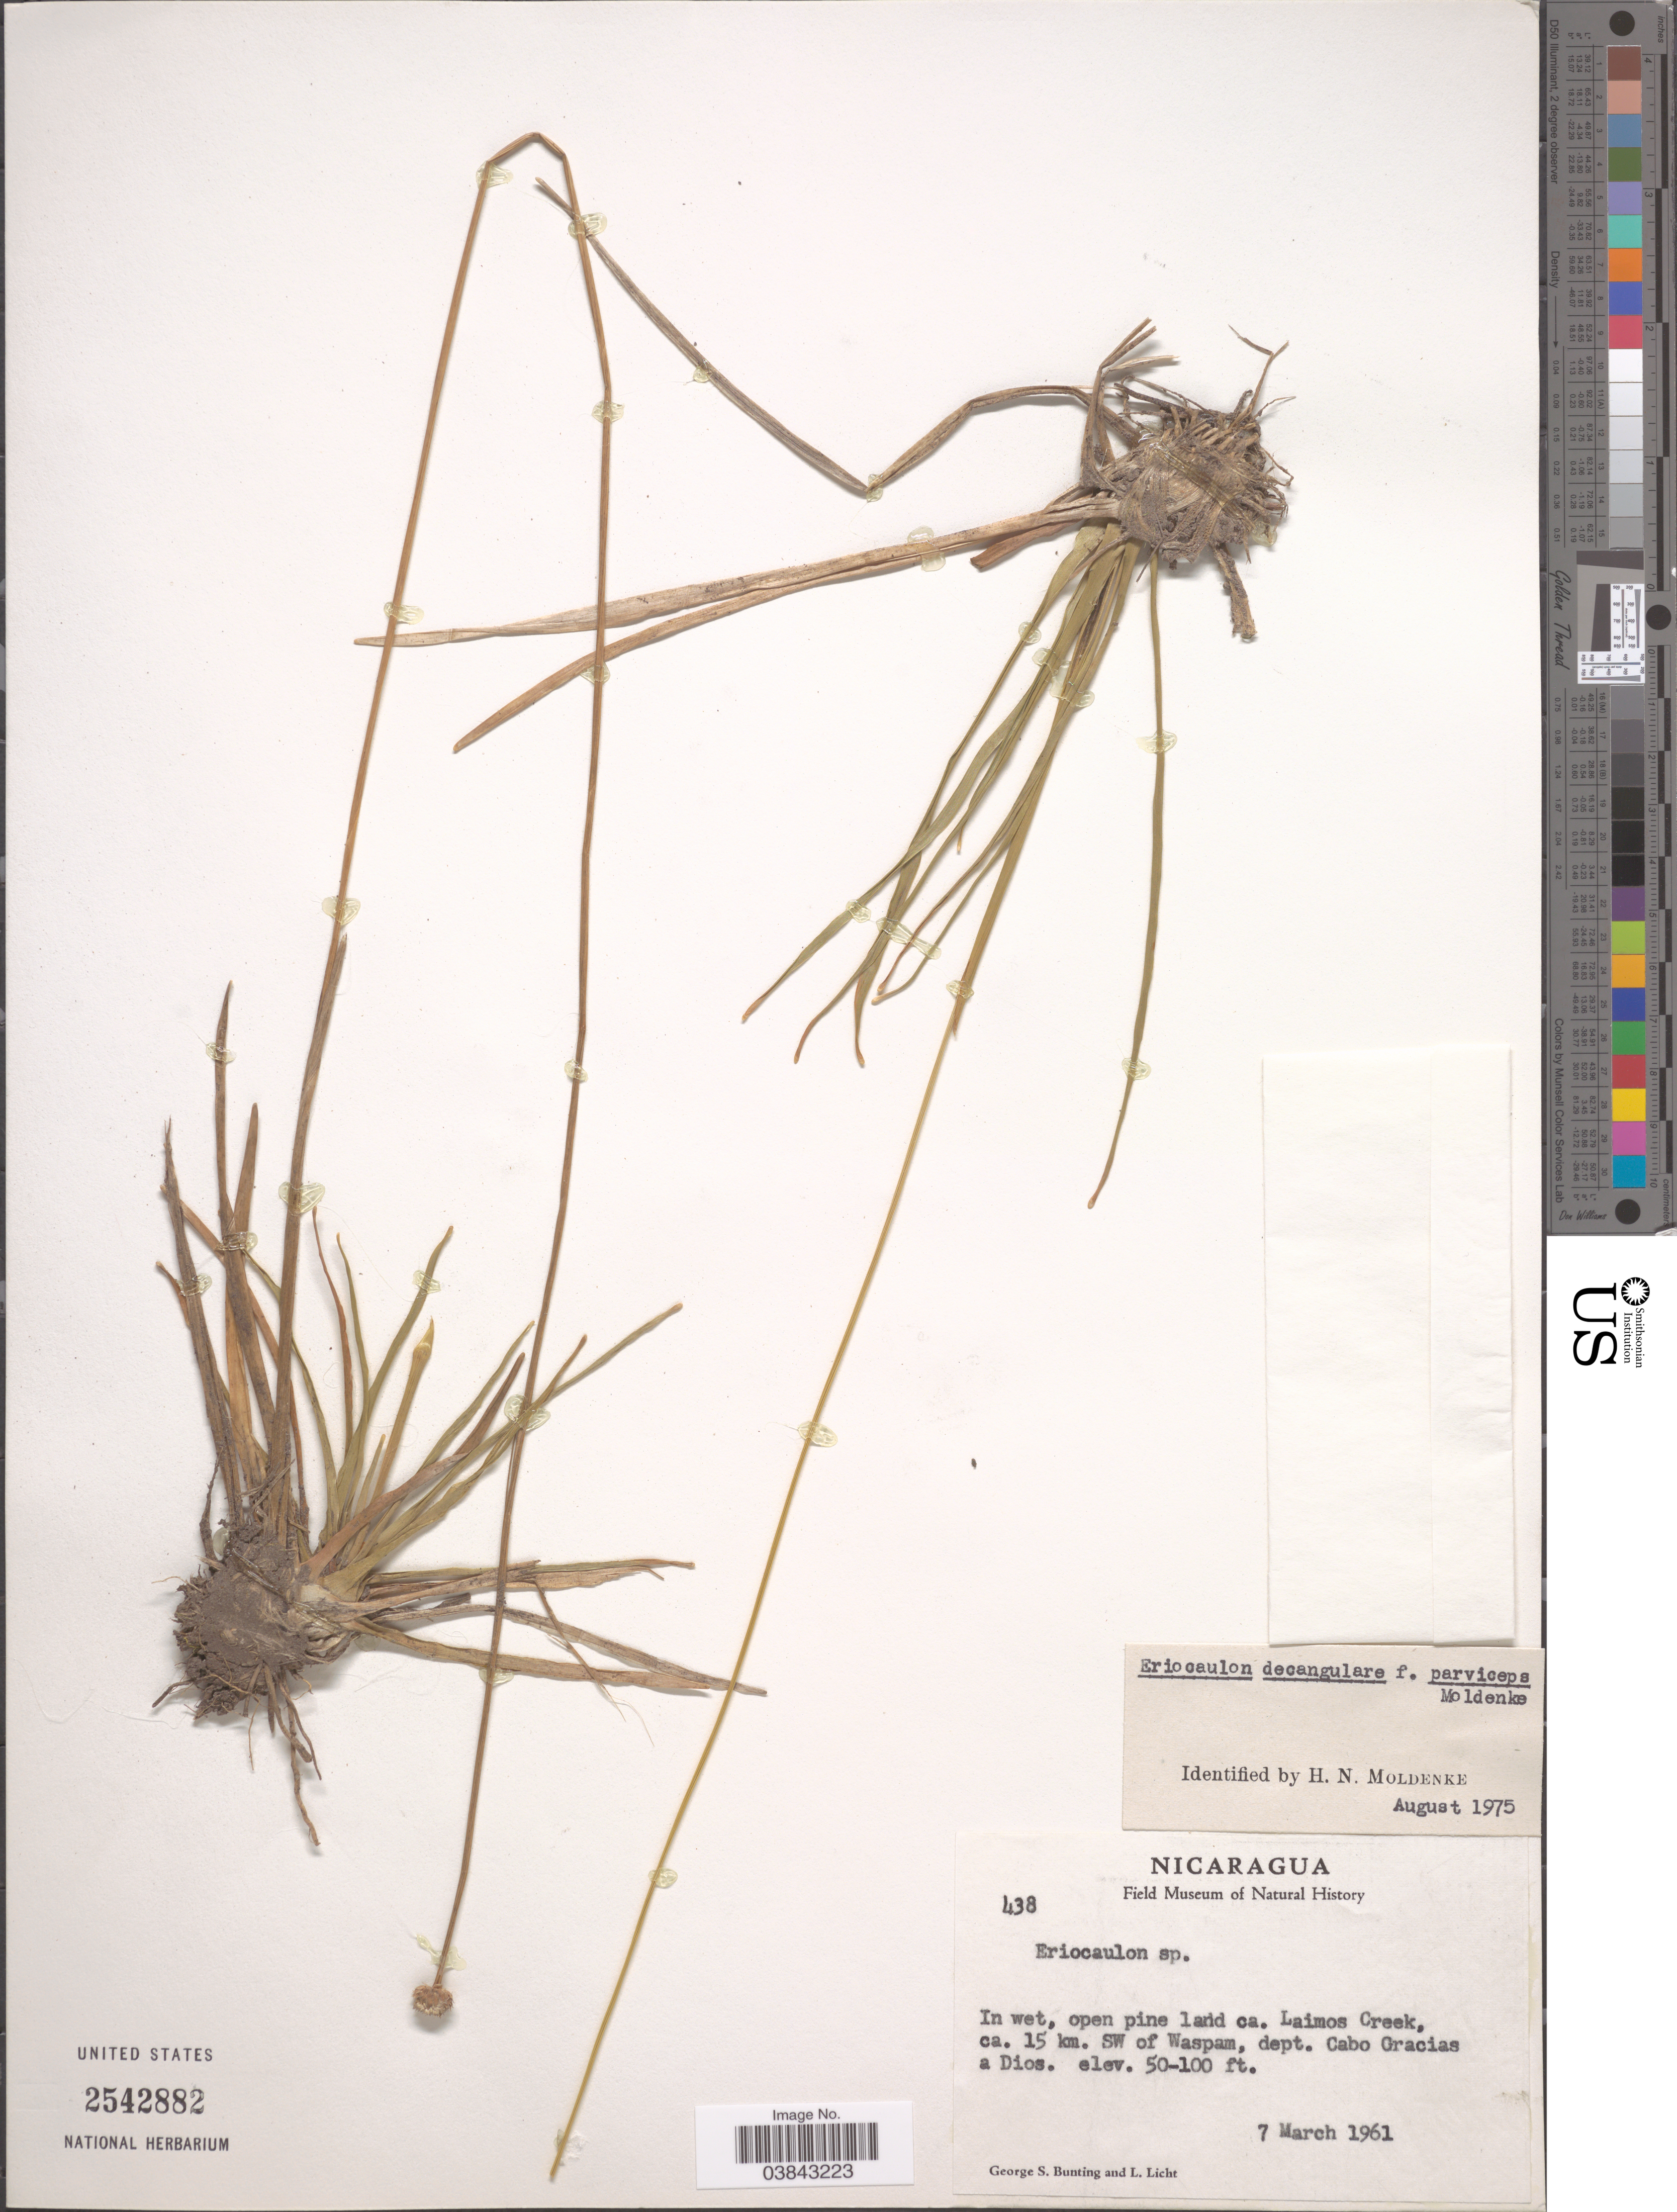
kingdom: Plantae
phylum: Tracheophyta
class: Liliopsida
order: Poales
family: Eriocaulaceae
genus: Eriocaulon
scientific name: Eriocaulon decangulare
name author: L.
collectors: G. S. Bunting & L. Licht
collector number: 438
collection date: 1961-03-07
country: Nicaragua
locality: Laimos Creek, ca. 15 km. SW of Waspam, dept. Cabo Gracias a Dios.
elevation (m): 15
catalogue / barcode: US 2542882